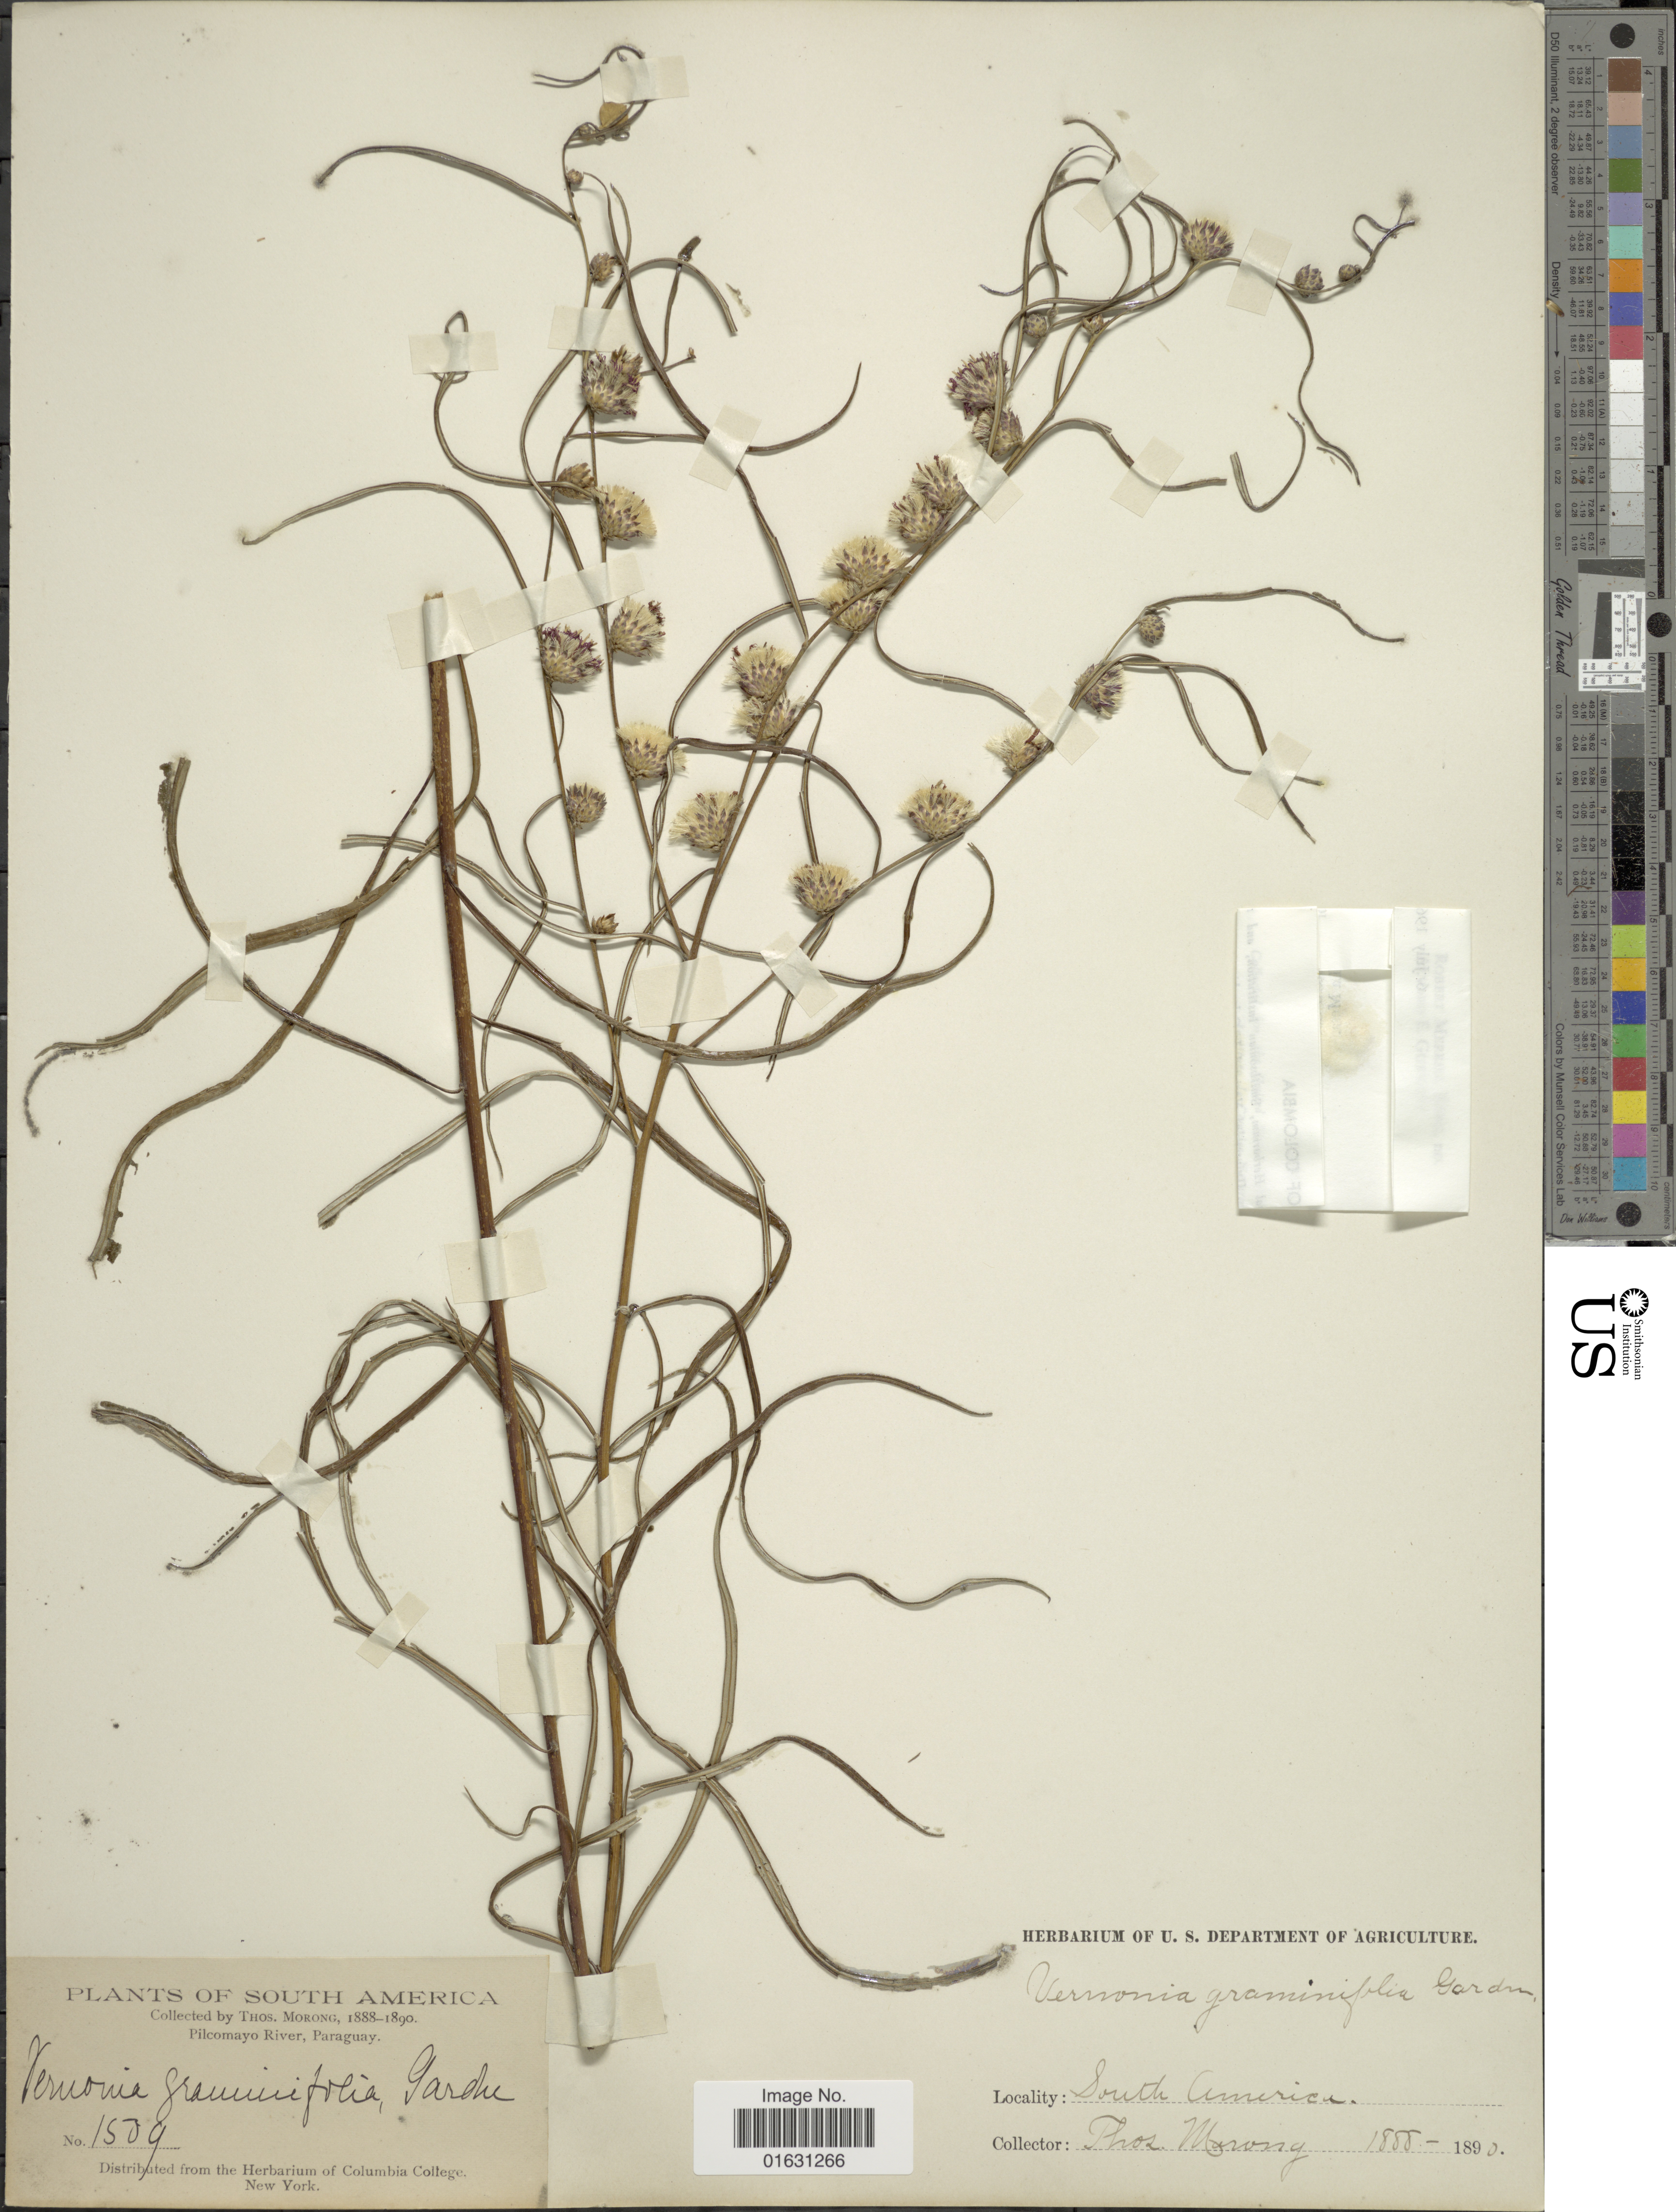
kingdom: Plantae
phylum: Tracheophyta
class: Magnoliopsida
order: Asterales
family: Asteraceae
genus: Lessingianthus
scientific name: Lessingianthus rubricaulis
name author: (Humb. & Bonpl.) H. Rob.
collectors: ex herb. T. Morong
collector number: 1509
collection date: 1888/1890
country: Paraguay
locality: South America, Pilcomayo River